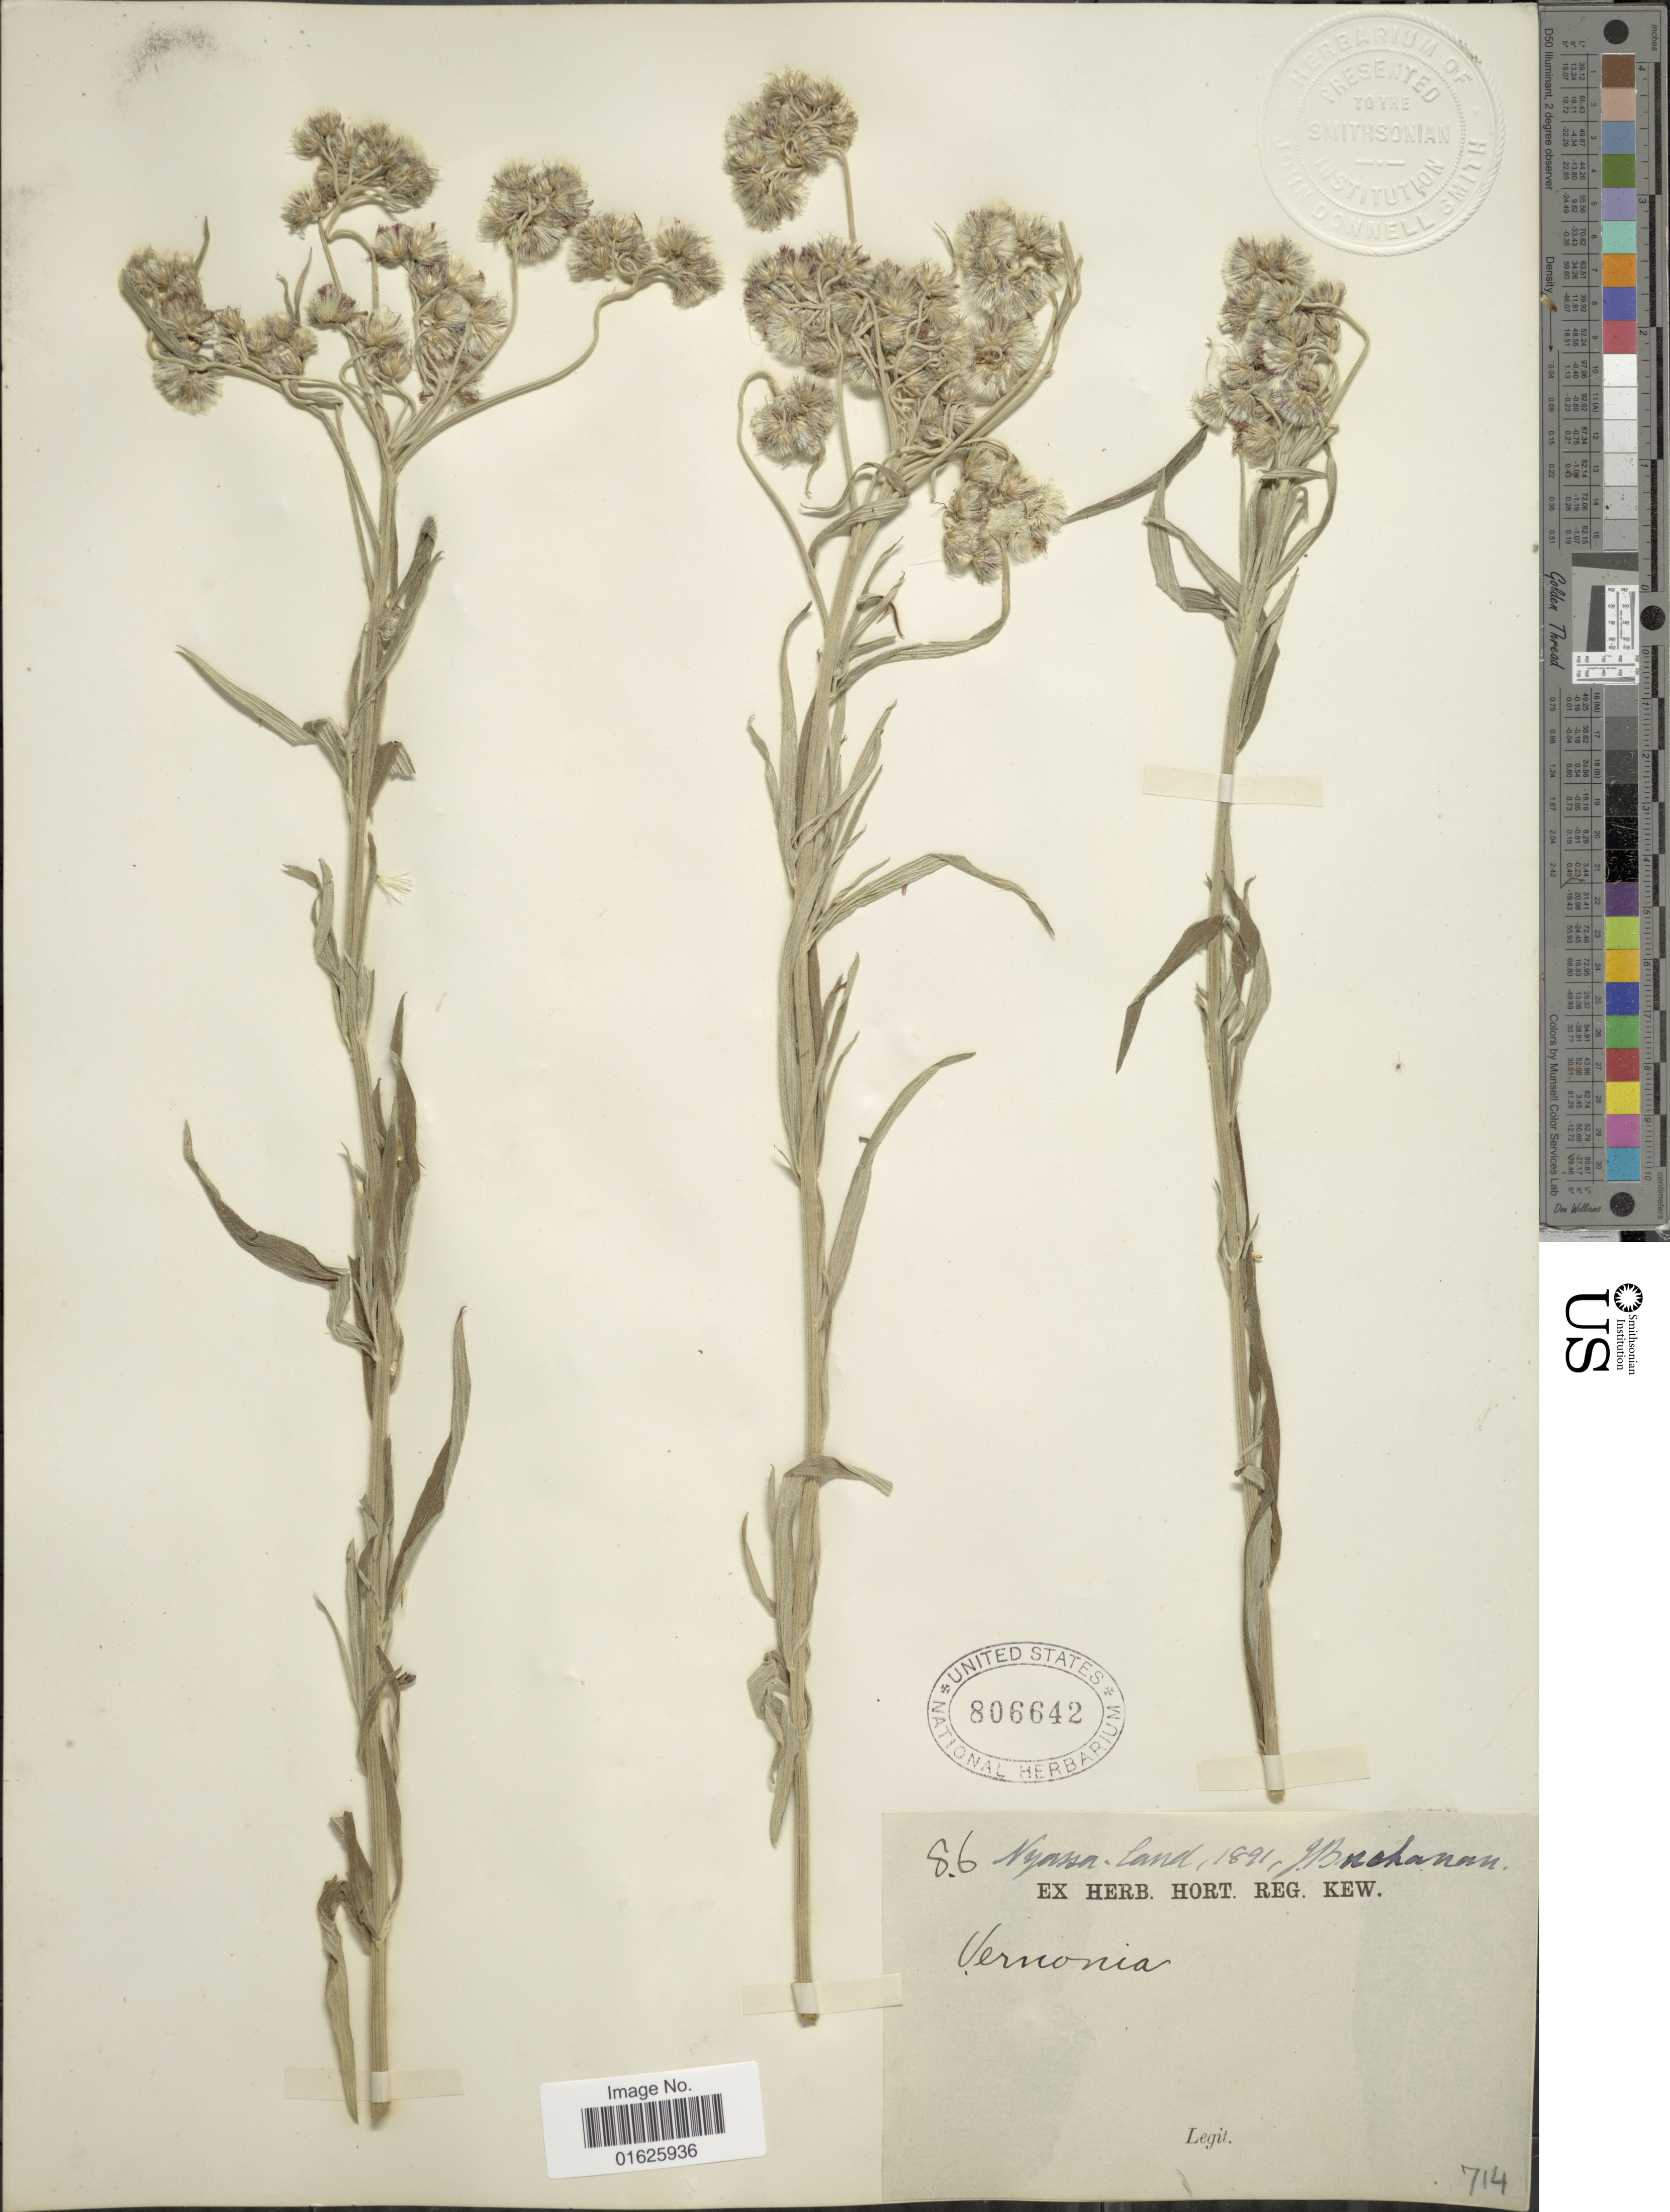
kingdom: Plantae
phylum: Tracheophyta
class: Magnoliopsida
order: Asterales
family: Asteraceae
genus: Hilliardiella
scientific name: Hilliardiella oligocephala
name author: (DC.) H. Rob.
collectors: J. Buchanan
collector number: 86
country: Malawi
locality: Nyassaland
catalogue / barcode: US 806642